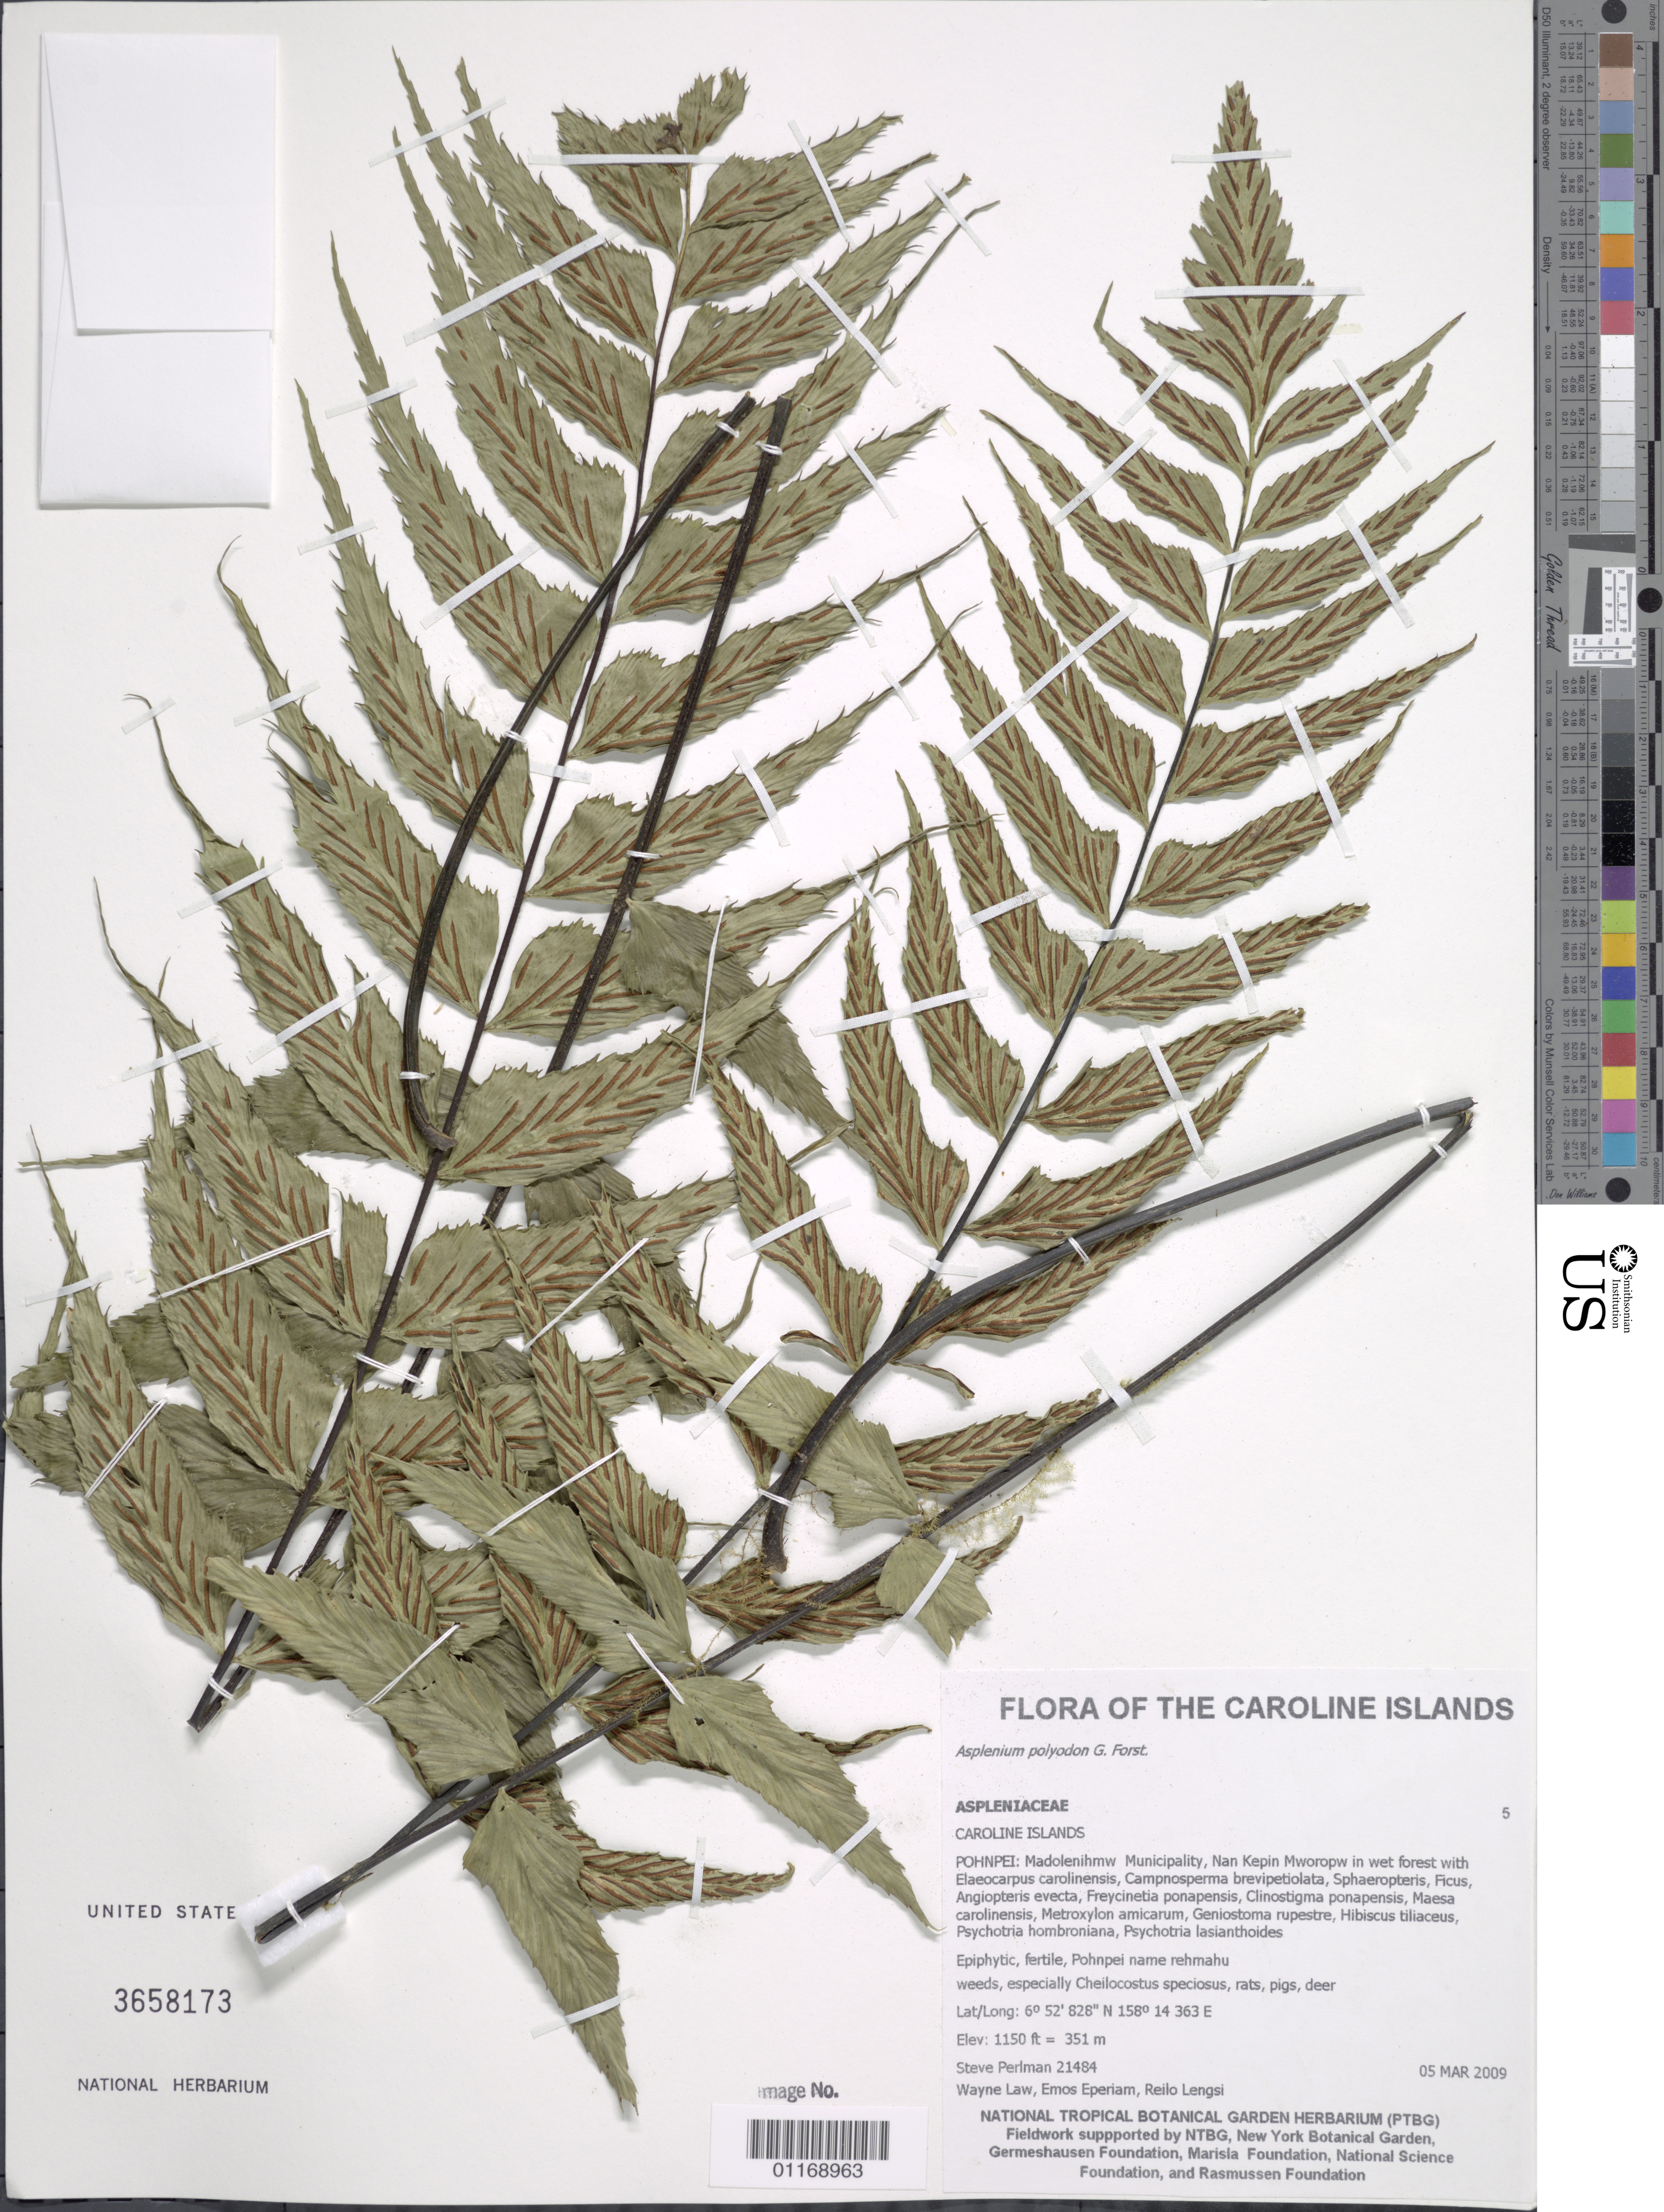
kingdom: Plantae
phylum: Tracheophyta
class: Polypodiopsida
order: Polypodiales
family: Aspleniaceae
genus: Asplenium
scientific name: Asplenium polyodon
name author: G. Forst.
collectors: S. P. Perlman, P. Eperiam, W. Law & R. Lengsi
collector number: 21484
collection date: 2009-03-05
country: Micronesia, Federated States of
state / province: Pohnpei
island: Pohnpei [Ponape]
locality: Madolenihmw Municipality, Nan Kepin Mworopw.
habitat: Wet forest.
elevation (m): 351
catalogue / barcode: US 3658173